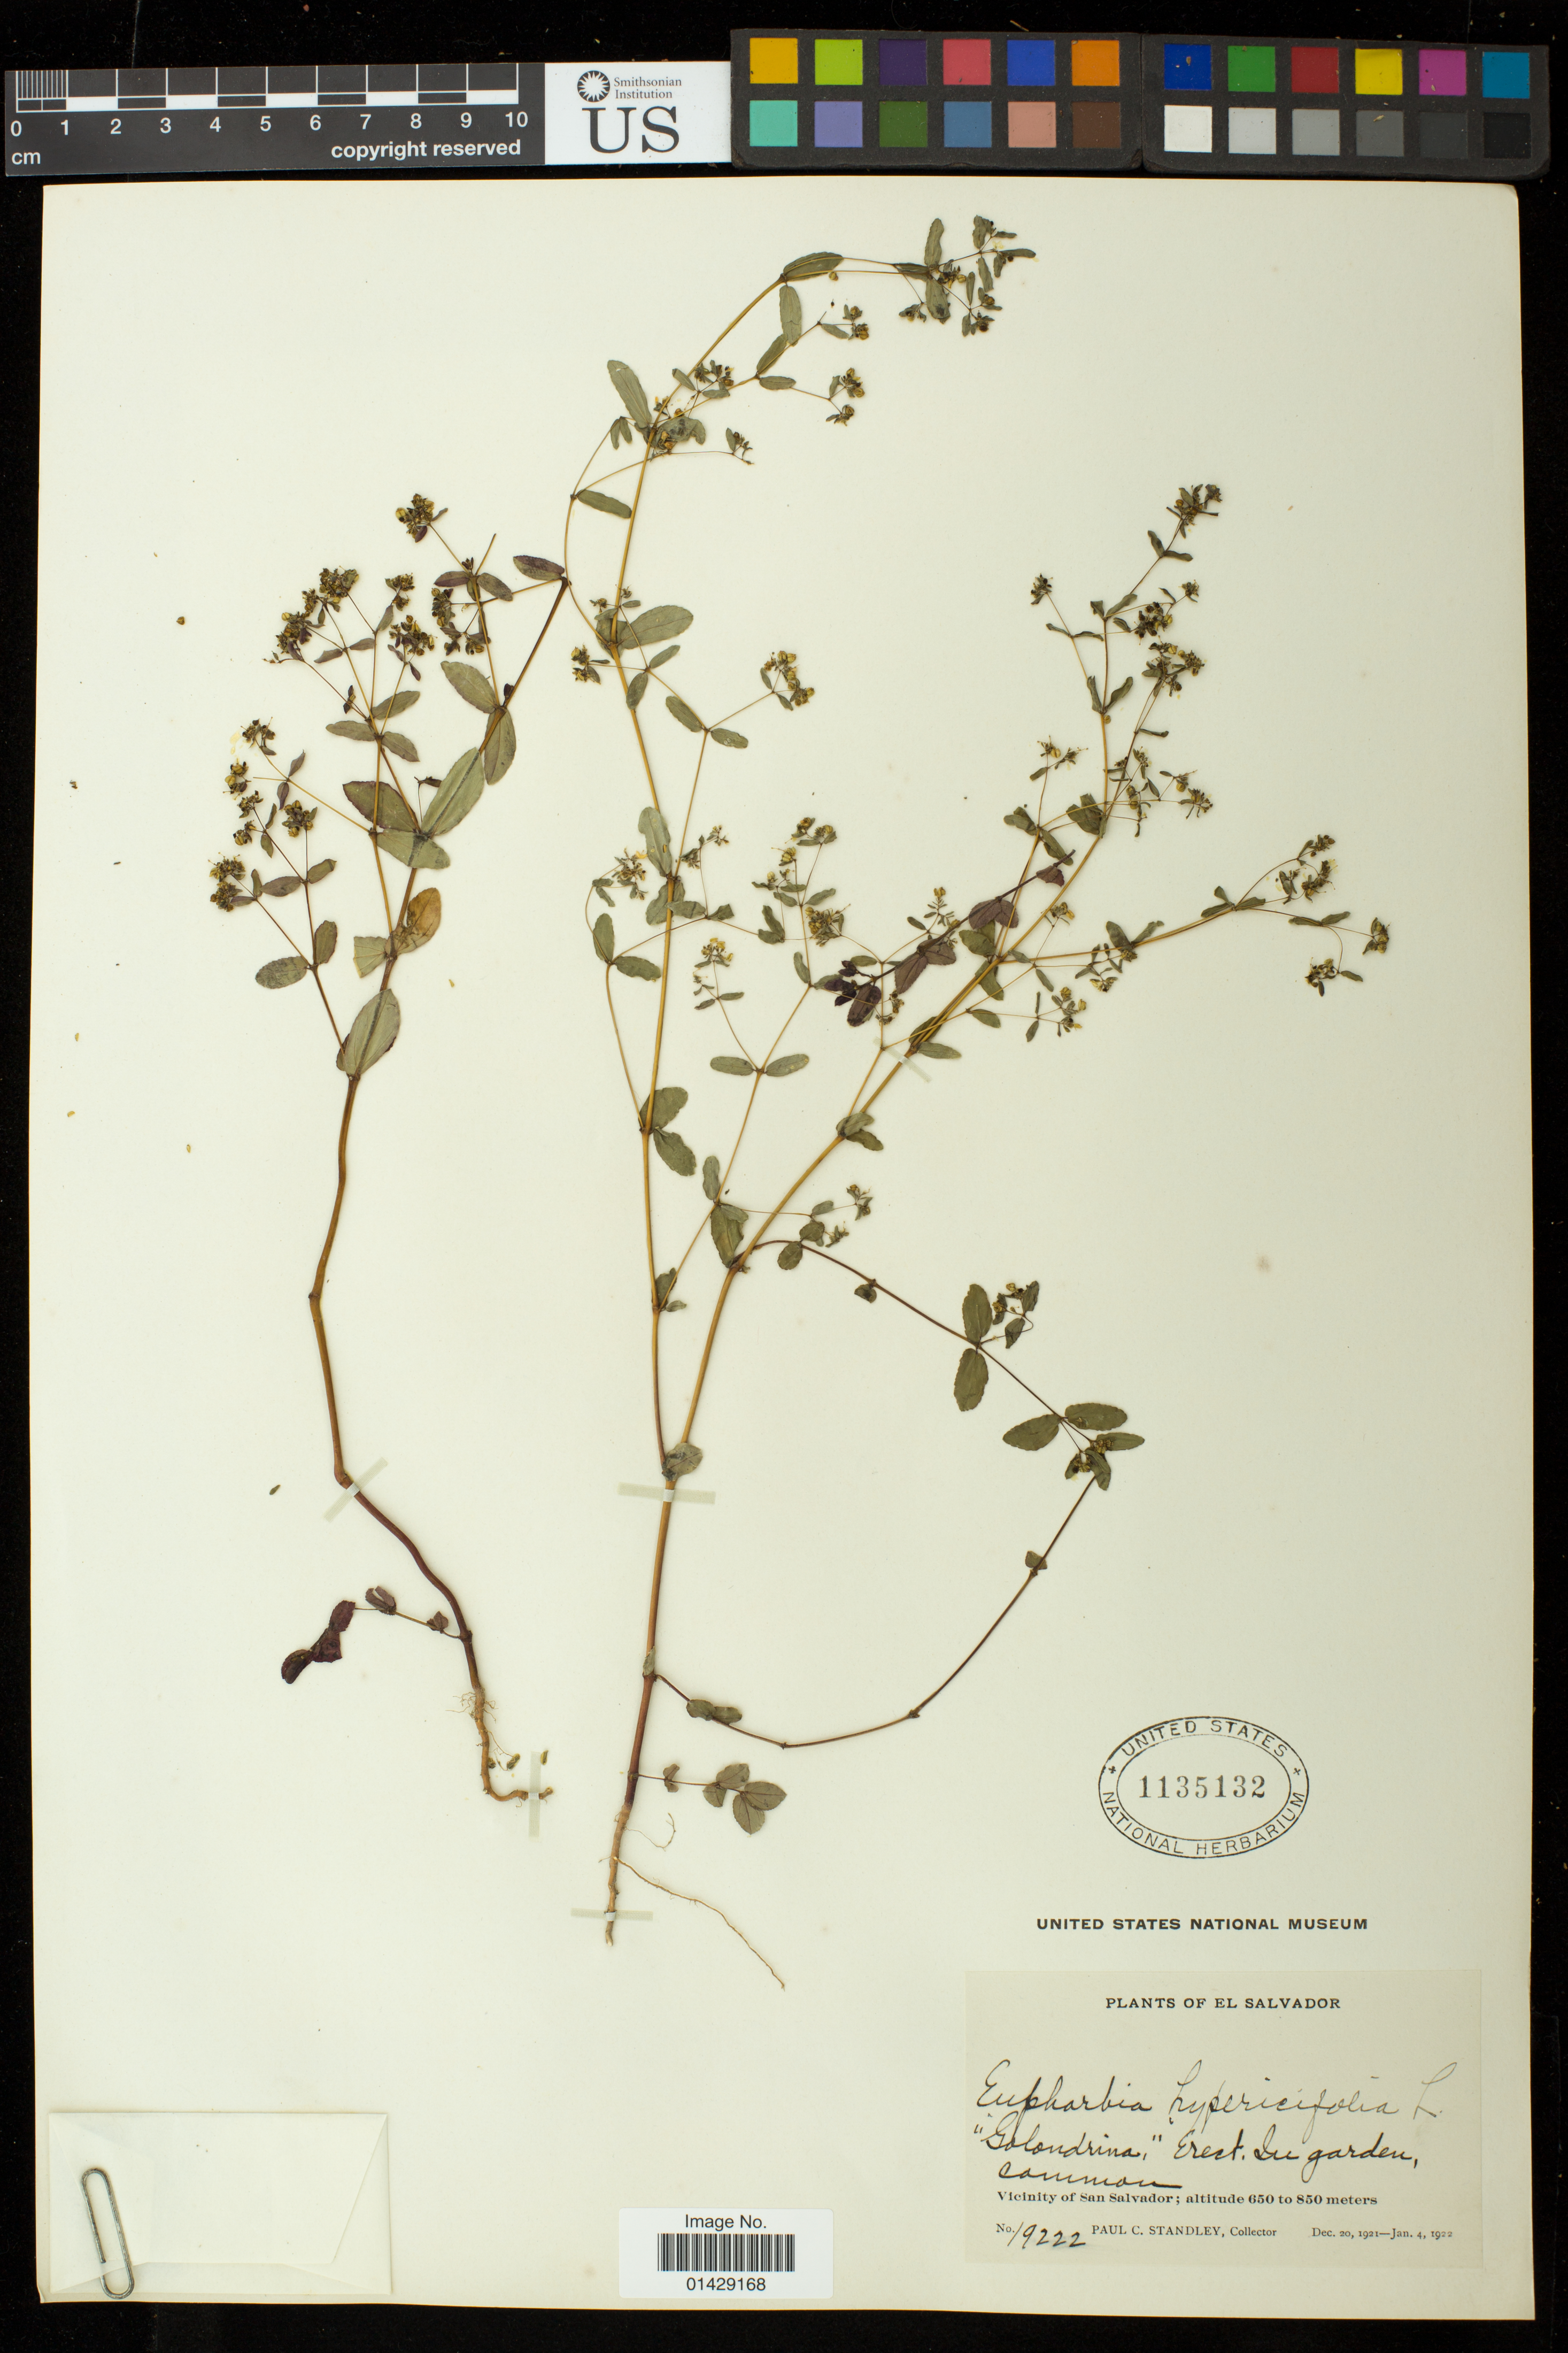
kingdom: Plantae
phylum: Tracheophyta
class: Magnoliopsida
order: Malpighiales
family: Euphorbiaceae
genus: Euphorbia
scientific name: Euphorbia hyssopifolia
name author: L.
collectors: P. C. Standley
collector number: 19222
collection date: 1921-12-20/1922-01-04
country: El Salvador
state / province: San Salvador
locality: Vicinity of San Salvador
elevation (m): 650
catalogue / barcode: US 1135132